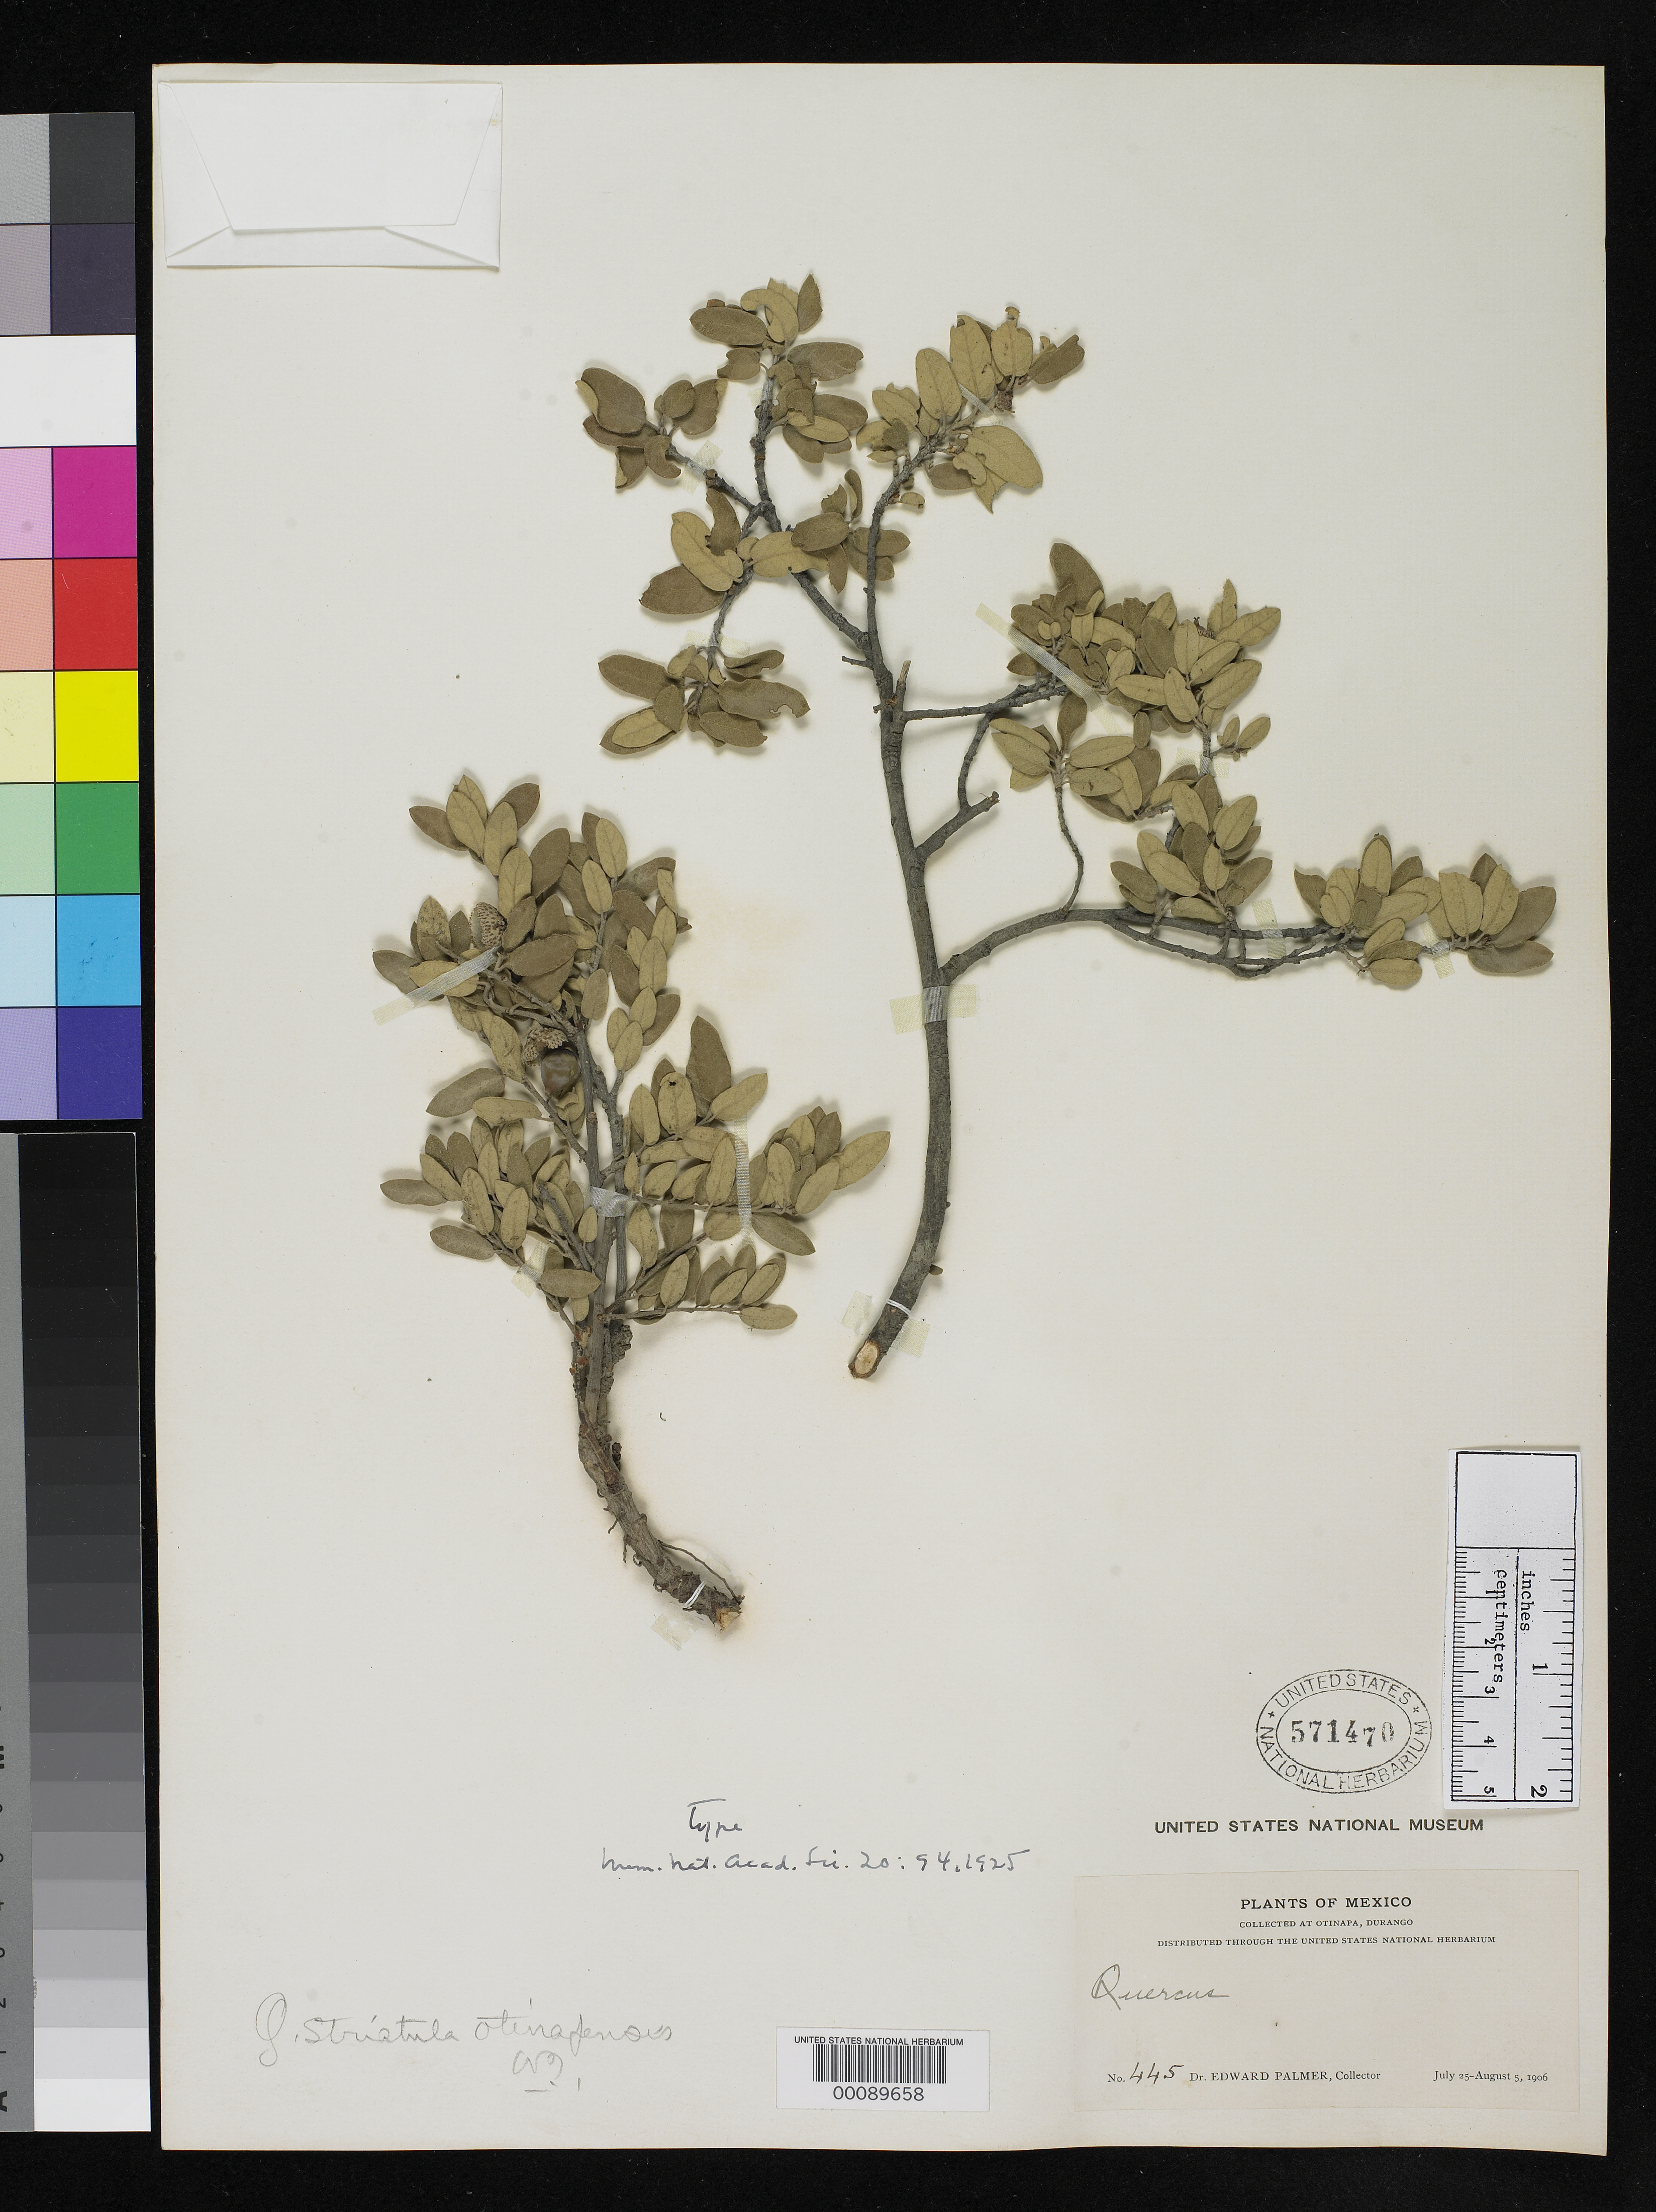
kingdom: Plantae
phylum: Tracheophyta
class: Magnoliopsida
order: Fagales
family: Fagaceae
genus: Quercus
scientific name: Quercus striatula f. otinapensis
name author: Trel.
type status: Isotype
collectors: E. Palmer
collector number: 445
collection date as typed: Jul 1906 to -- Aug 1906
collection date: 1906-07/1906-08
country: Mexico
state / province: Durango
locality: Otinapo.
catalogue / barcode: US 571470